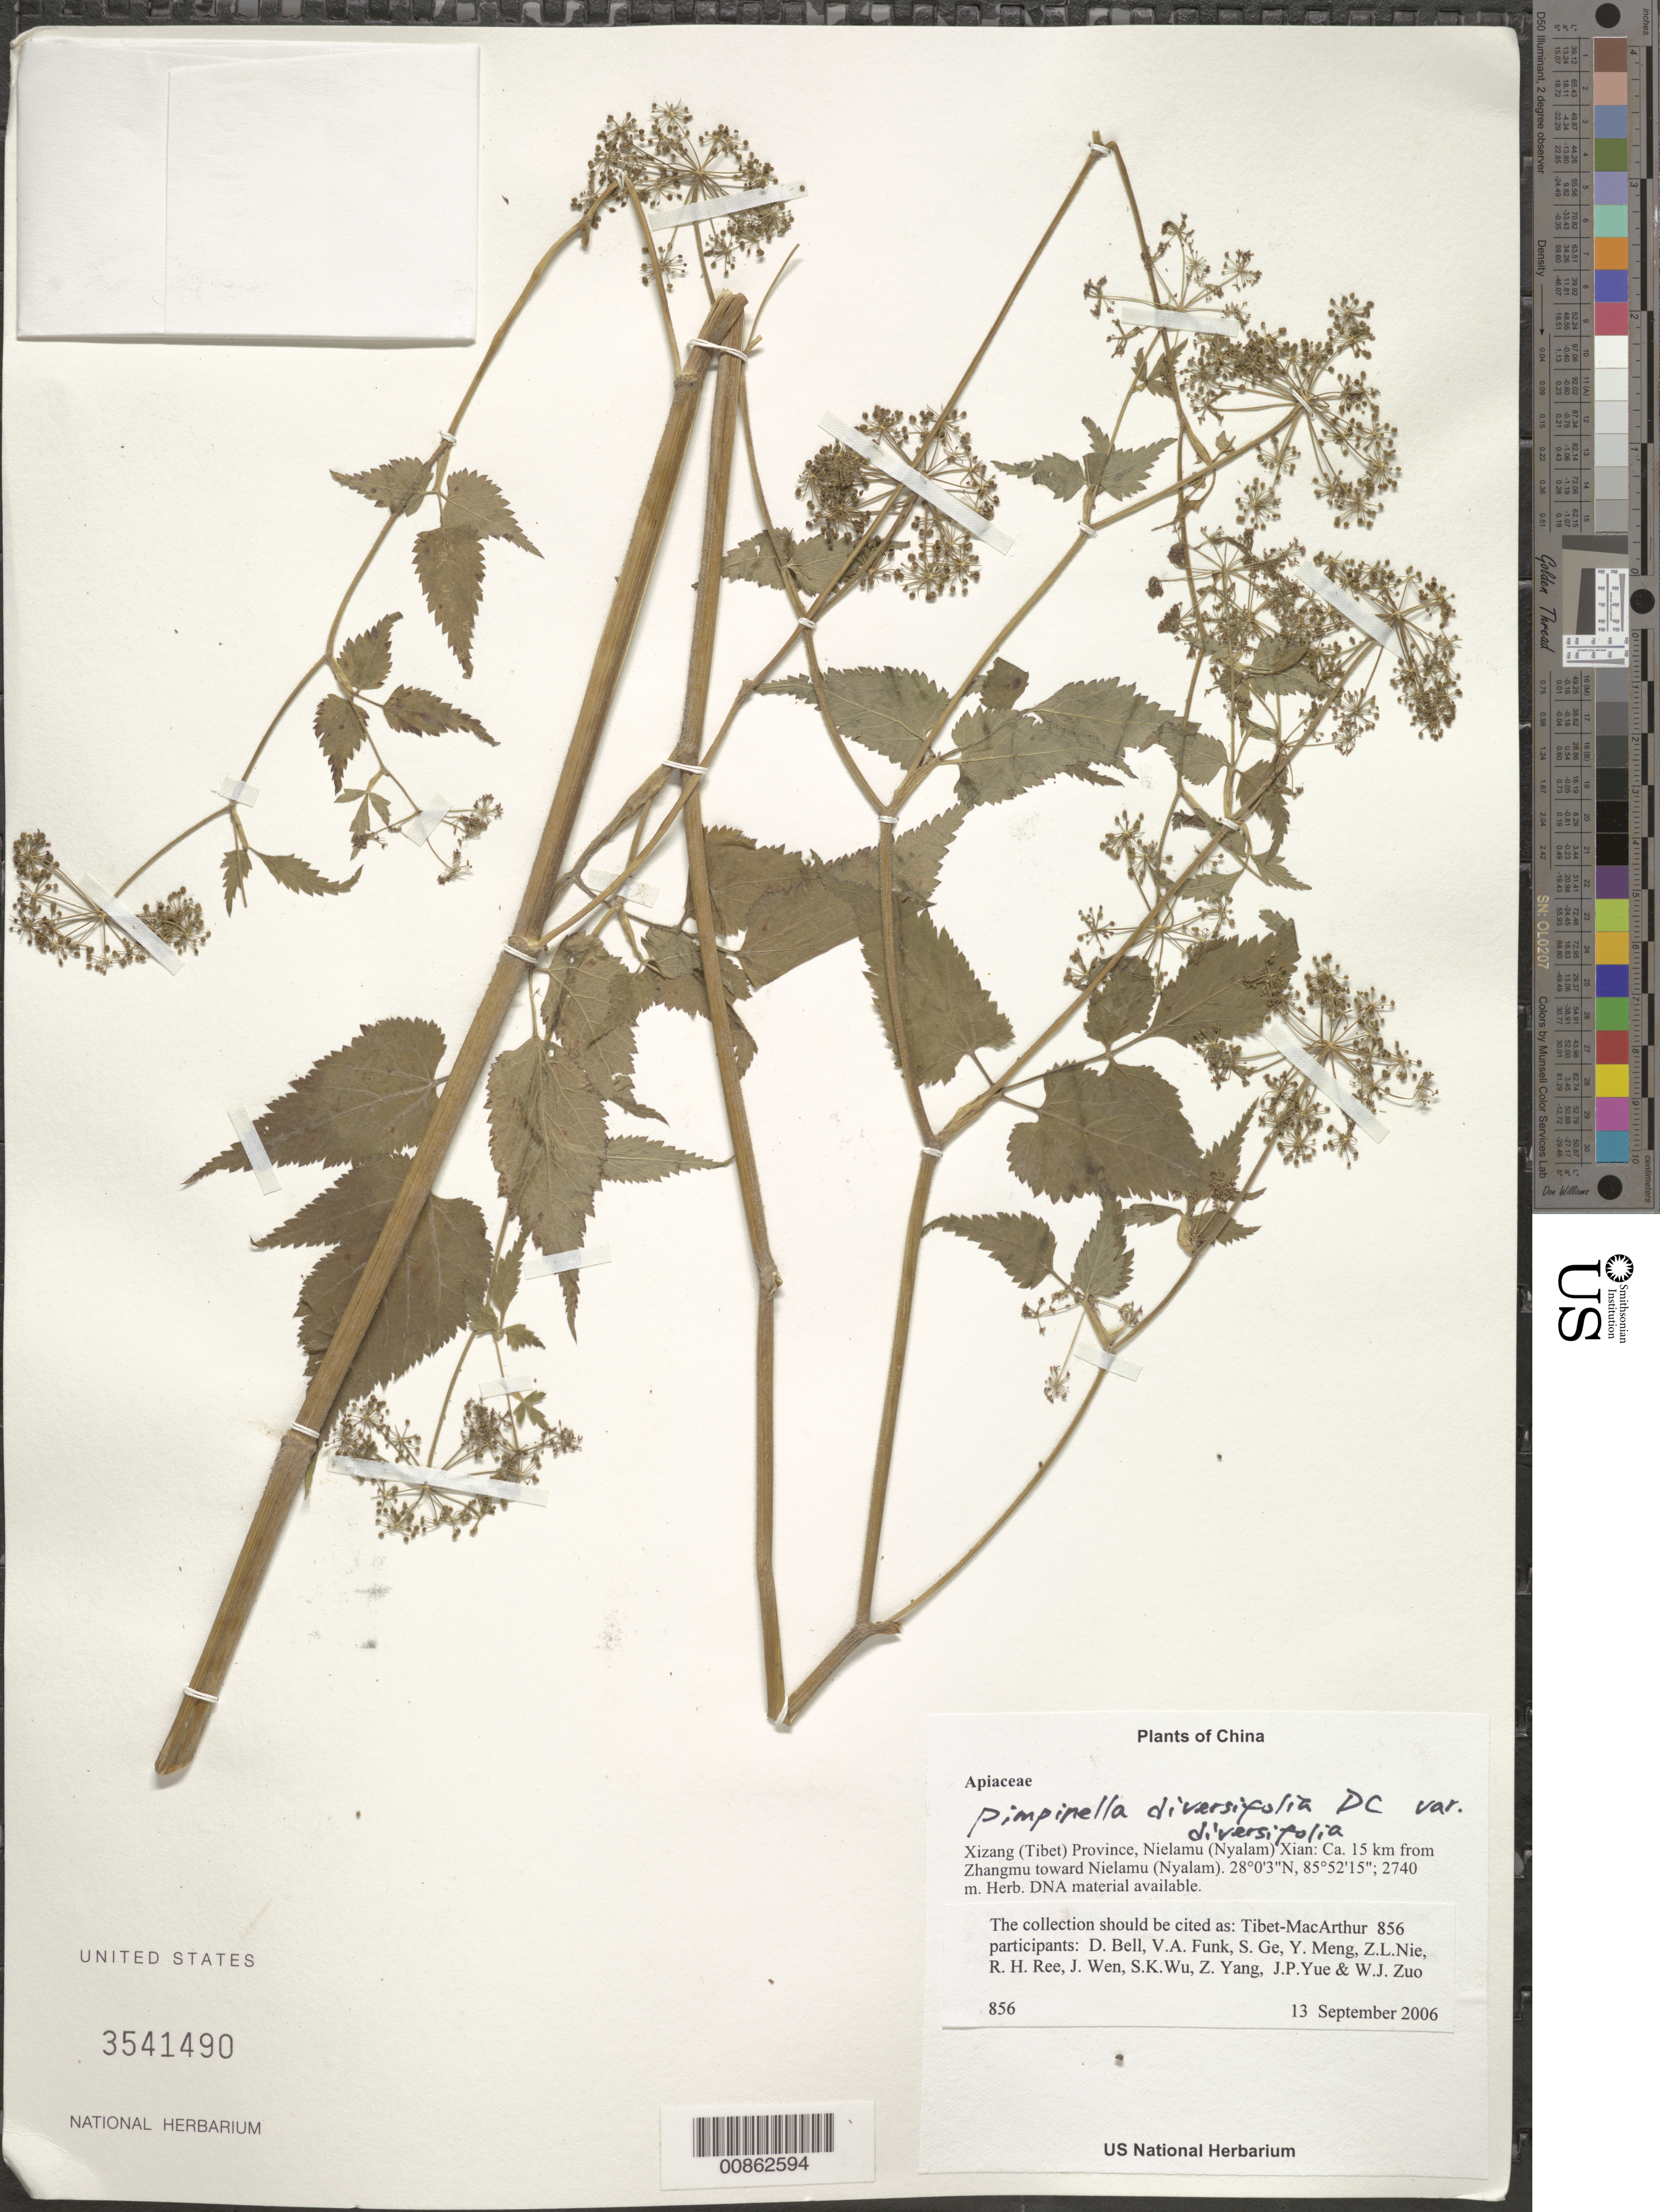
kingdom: Plantae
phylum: Tracheophyta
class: Magnoliopsida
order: Apiales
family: Apiaceae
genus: Pimpinella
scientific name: Pimpinella diversifolia var. diversifolia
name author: DC.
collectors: Tibet-MacArthur, D. A. Bell, V. Funk, S. Ge, Y. Meng, Z. Nie, R. Ree, H. Sun, J. Wen, Z. Yang, J. Yue, Z. Zhou & W. Zuo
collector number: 856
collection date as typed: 13 Sep 2006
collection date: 2006-09-13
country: China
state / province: Xizang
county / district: Nielamu (Nyalam) Xian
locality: Ca. 15 km from Zhangmu toward Nielamu (Nyalam).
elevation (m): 2740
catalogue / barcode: US 3541490